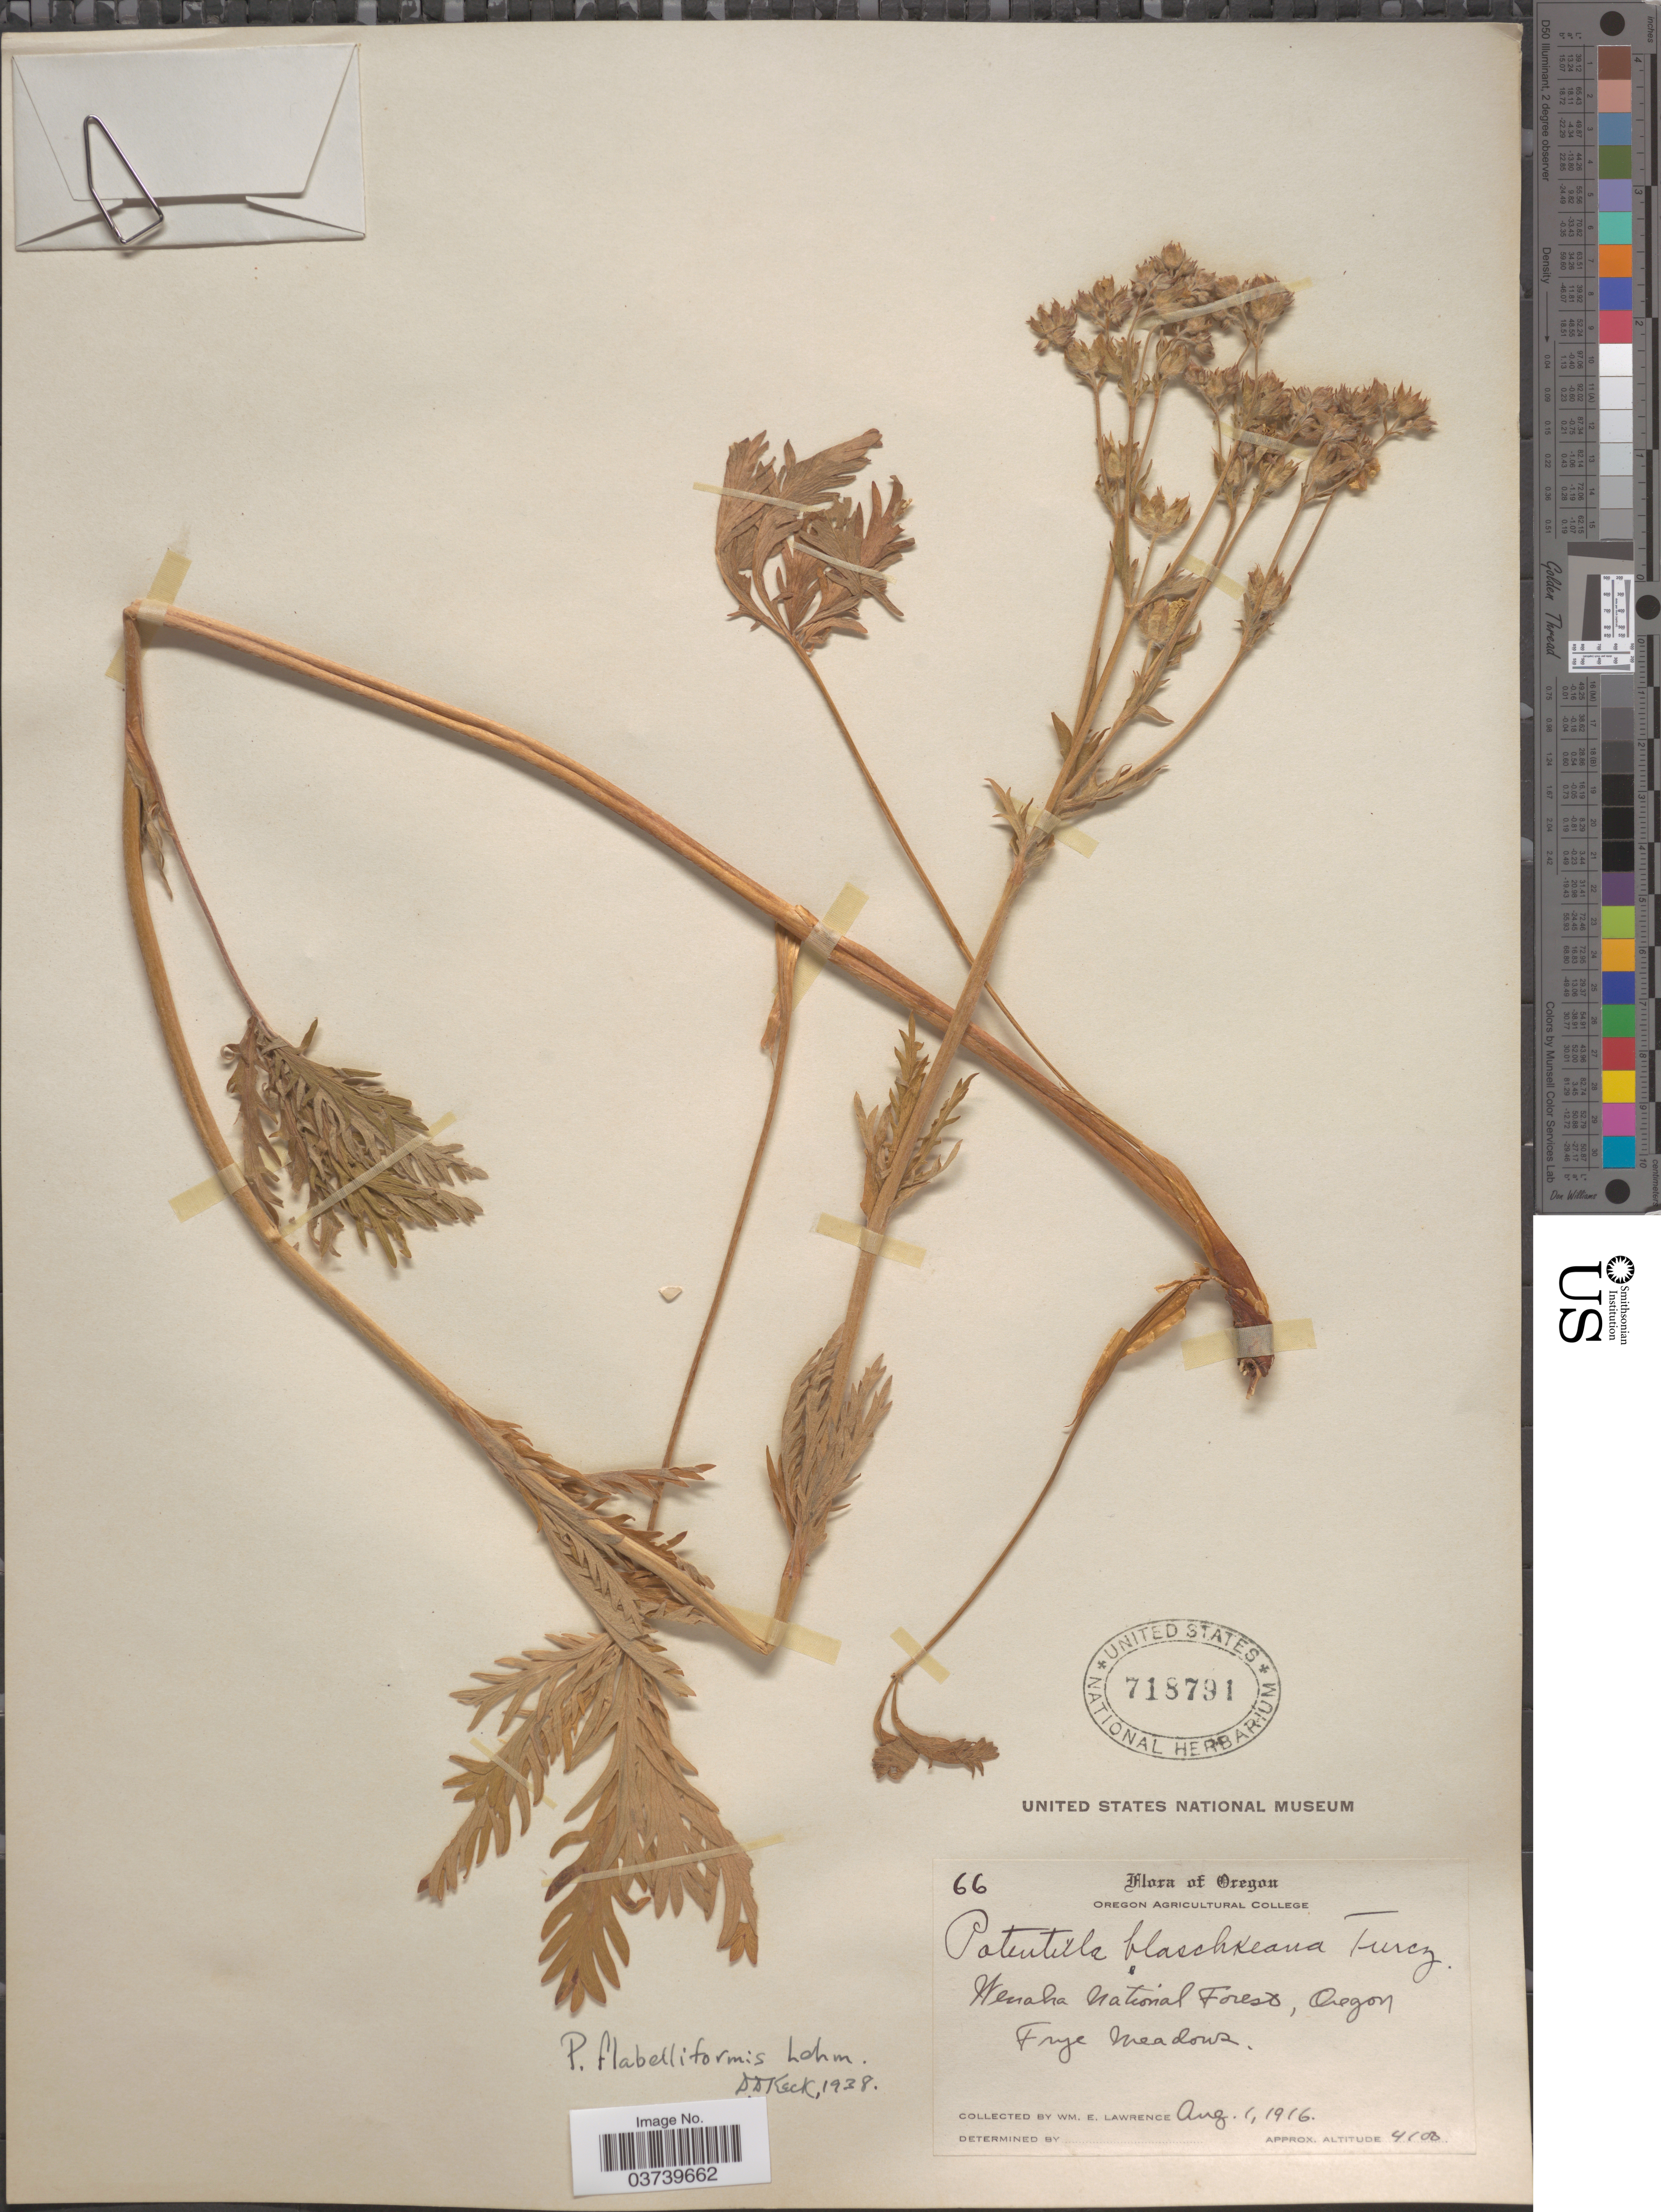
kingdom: Plantae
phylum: Tracheophyta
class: Magnoliopsida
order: Rosales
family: Rosaceae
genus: Potentilla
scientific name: Potentilla gracilis var. flabelliformis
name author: (Lehm.) Nutt.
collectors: W. Lawrence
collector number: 66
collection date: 1916-08-01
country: United States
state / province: Oregon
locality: Wenaha National Forest, Frye Meadows.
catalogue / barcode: US 718791